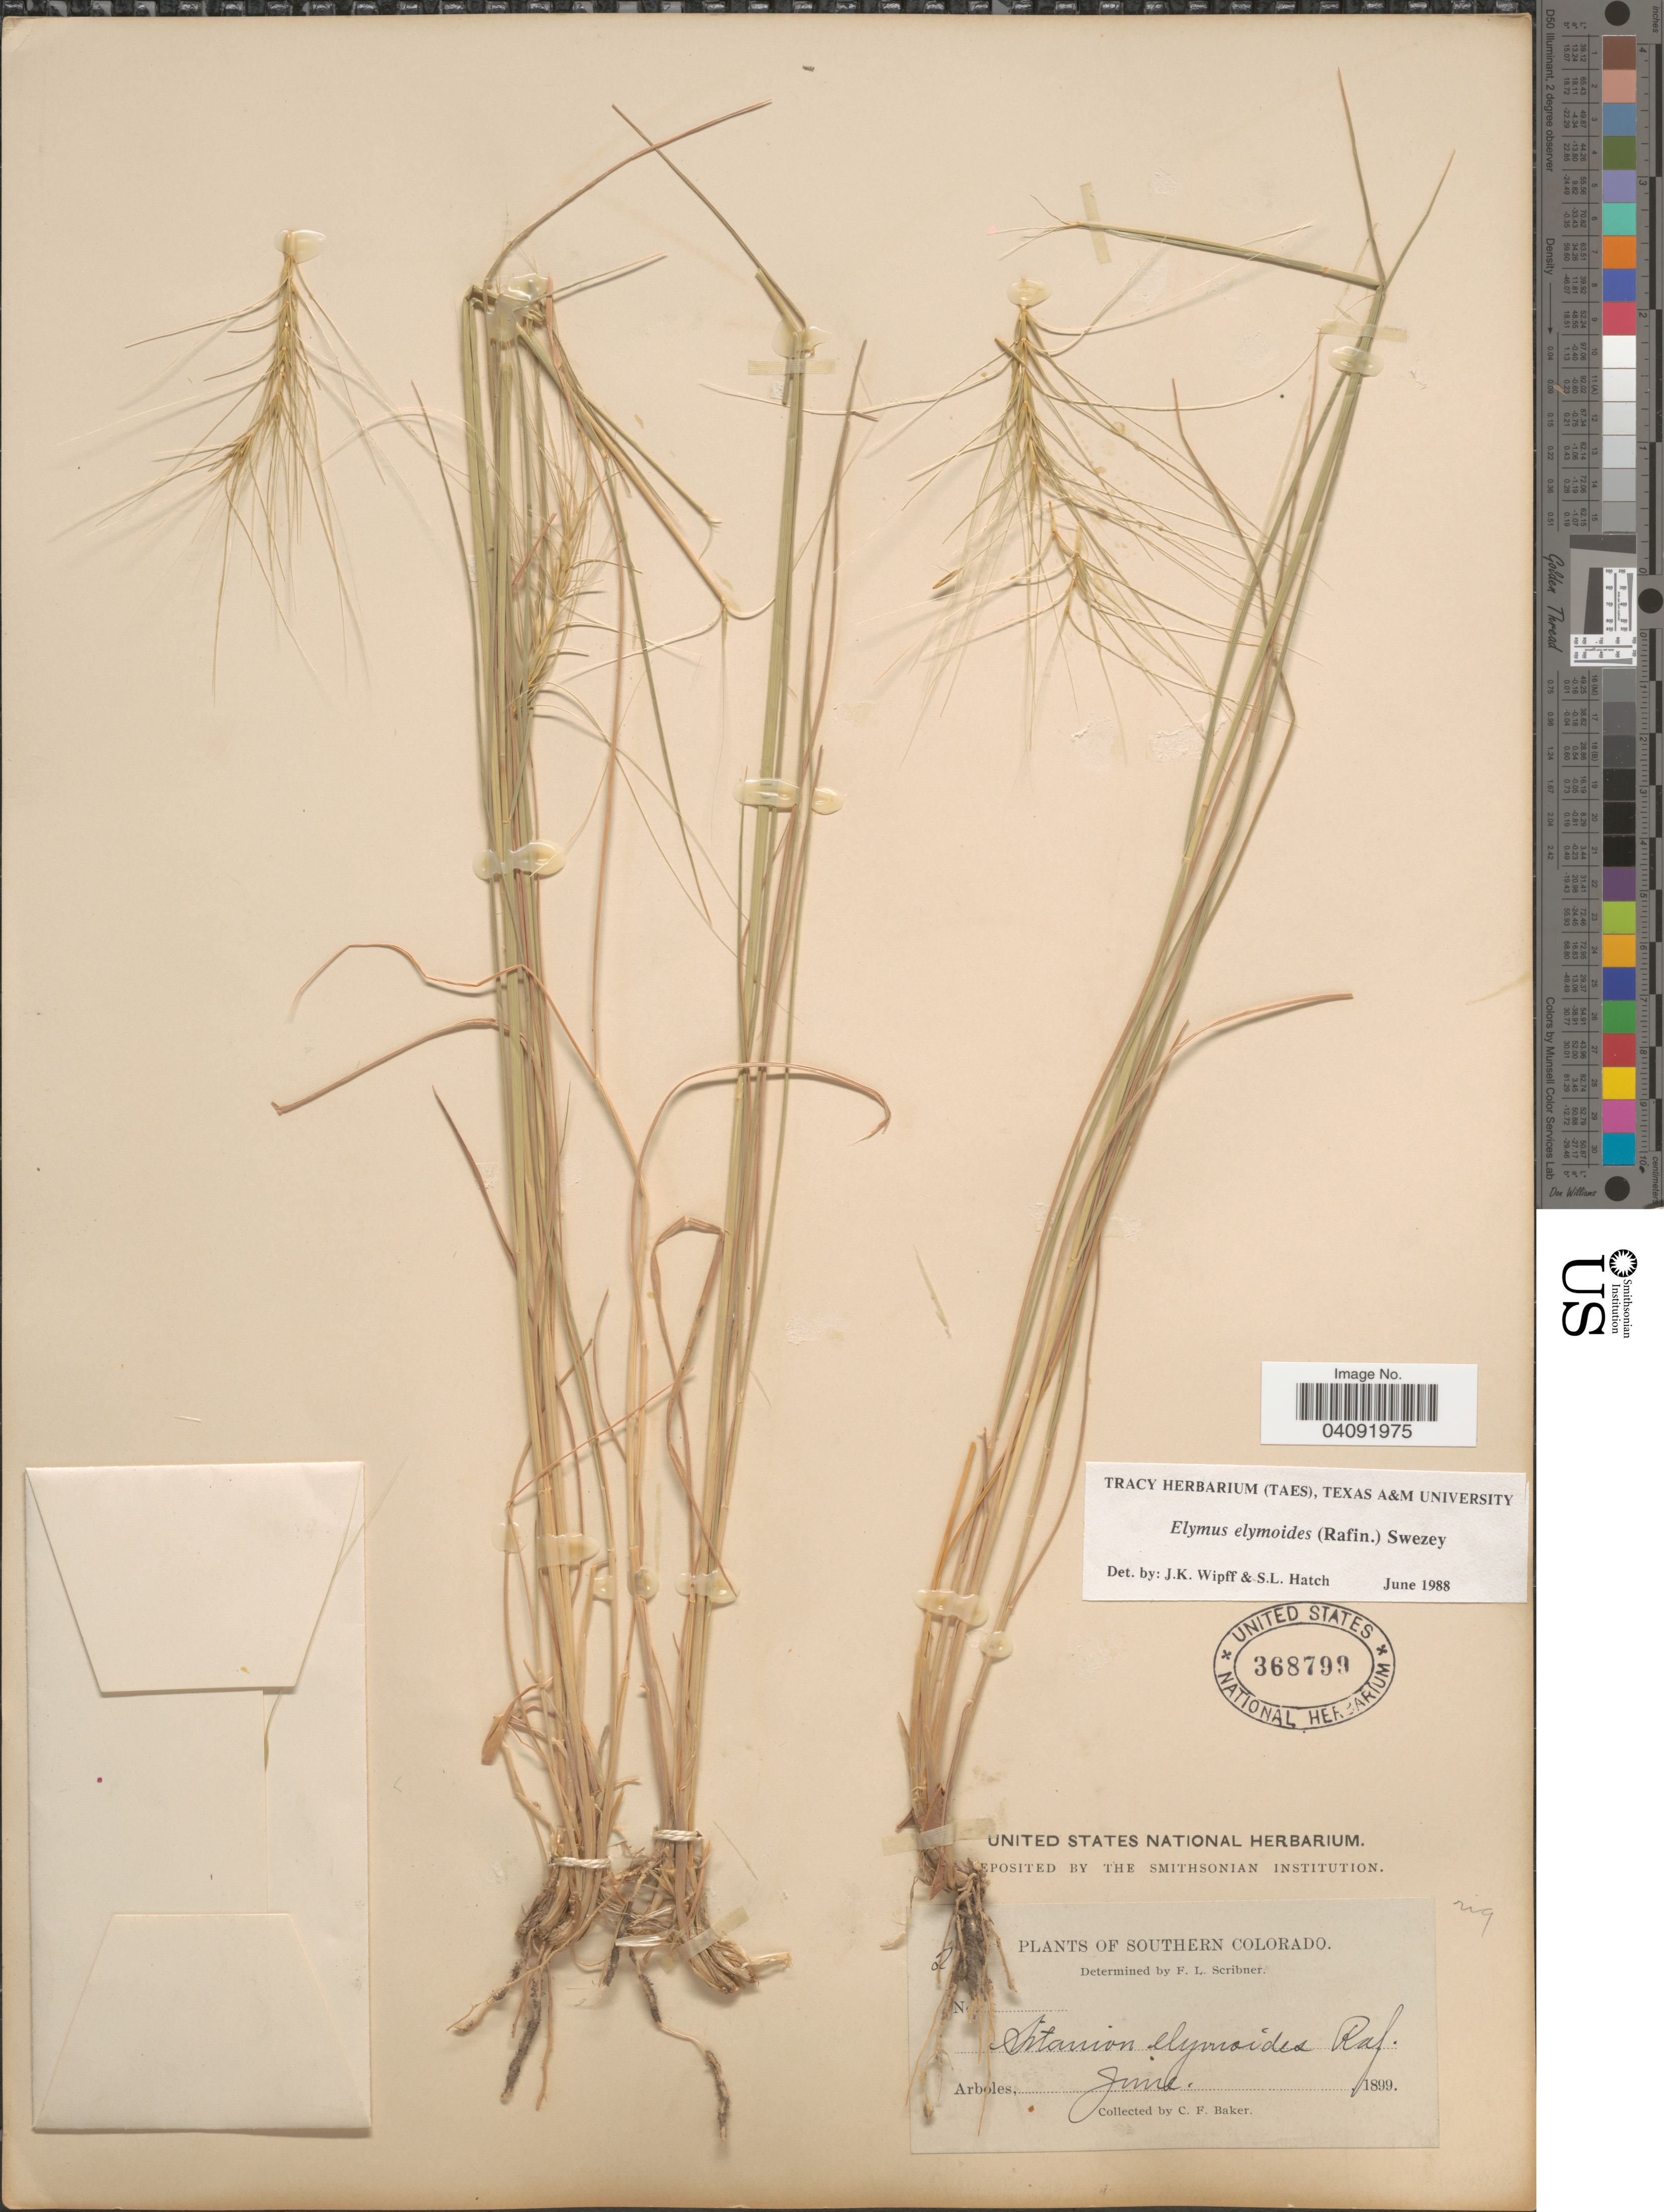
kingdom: Plantae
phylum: Tracheophyta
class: Liliopsida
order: Poales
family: Poaceae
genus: Elymus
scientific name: Elymus elymoides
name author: (Raf.) Swezey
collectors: C. F. Baker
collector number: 2!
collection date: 1899-06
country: United States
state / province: Colorado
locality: Southern Colorado. Arboles.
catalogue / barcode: US 368799